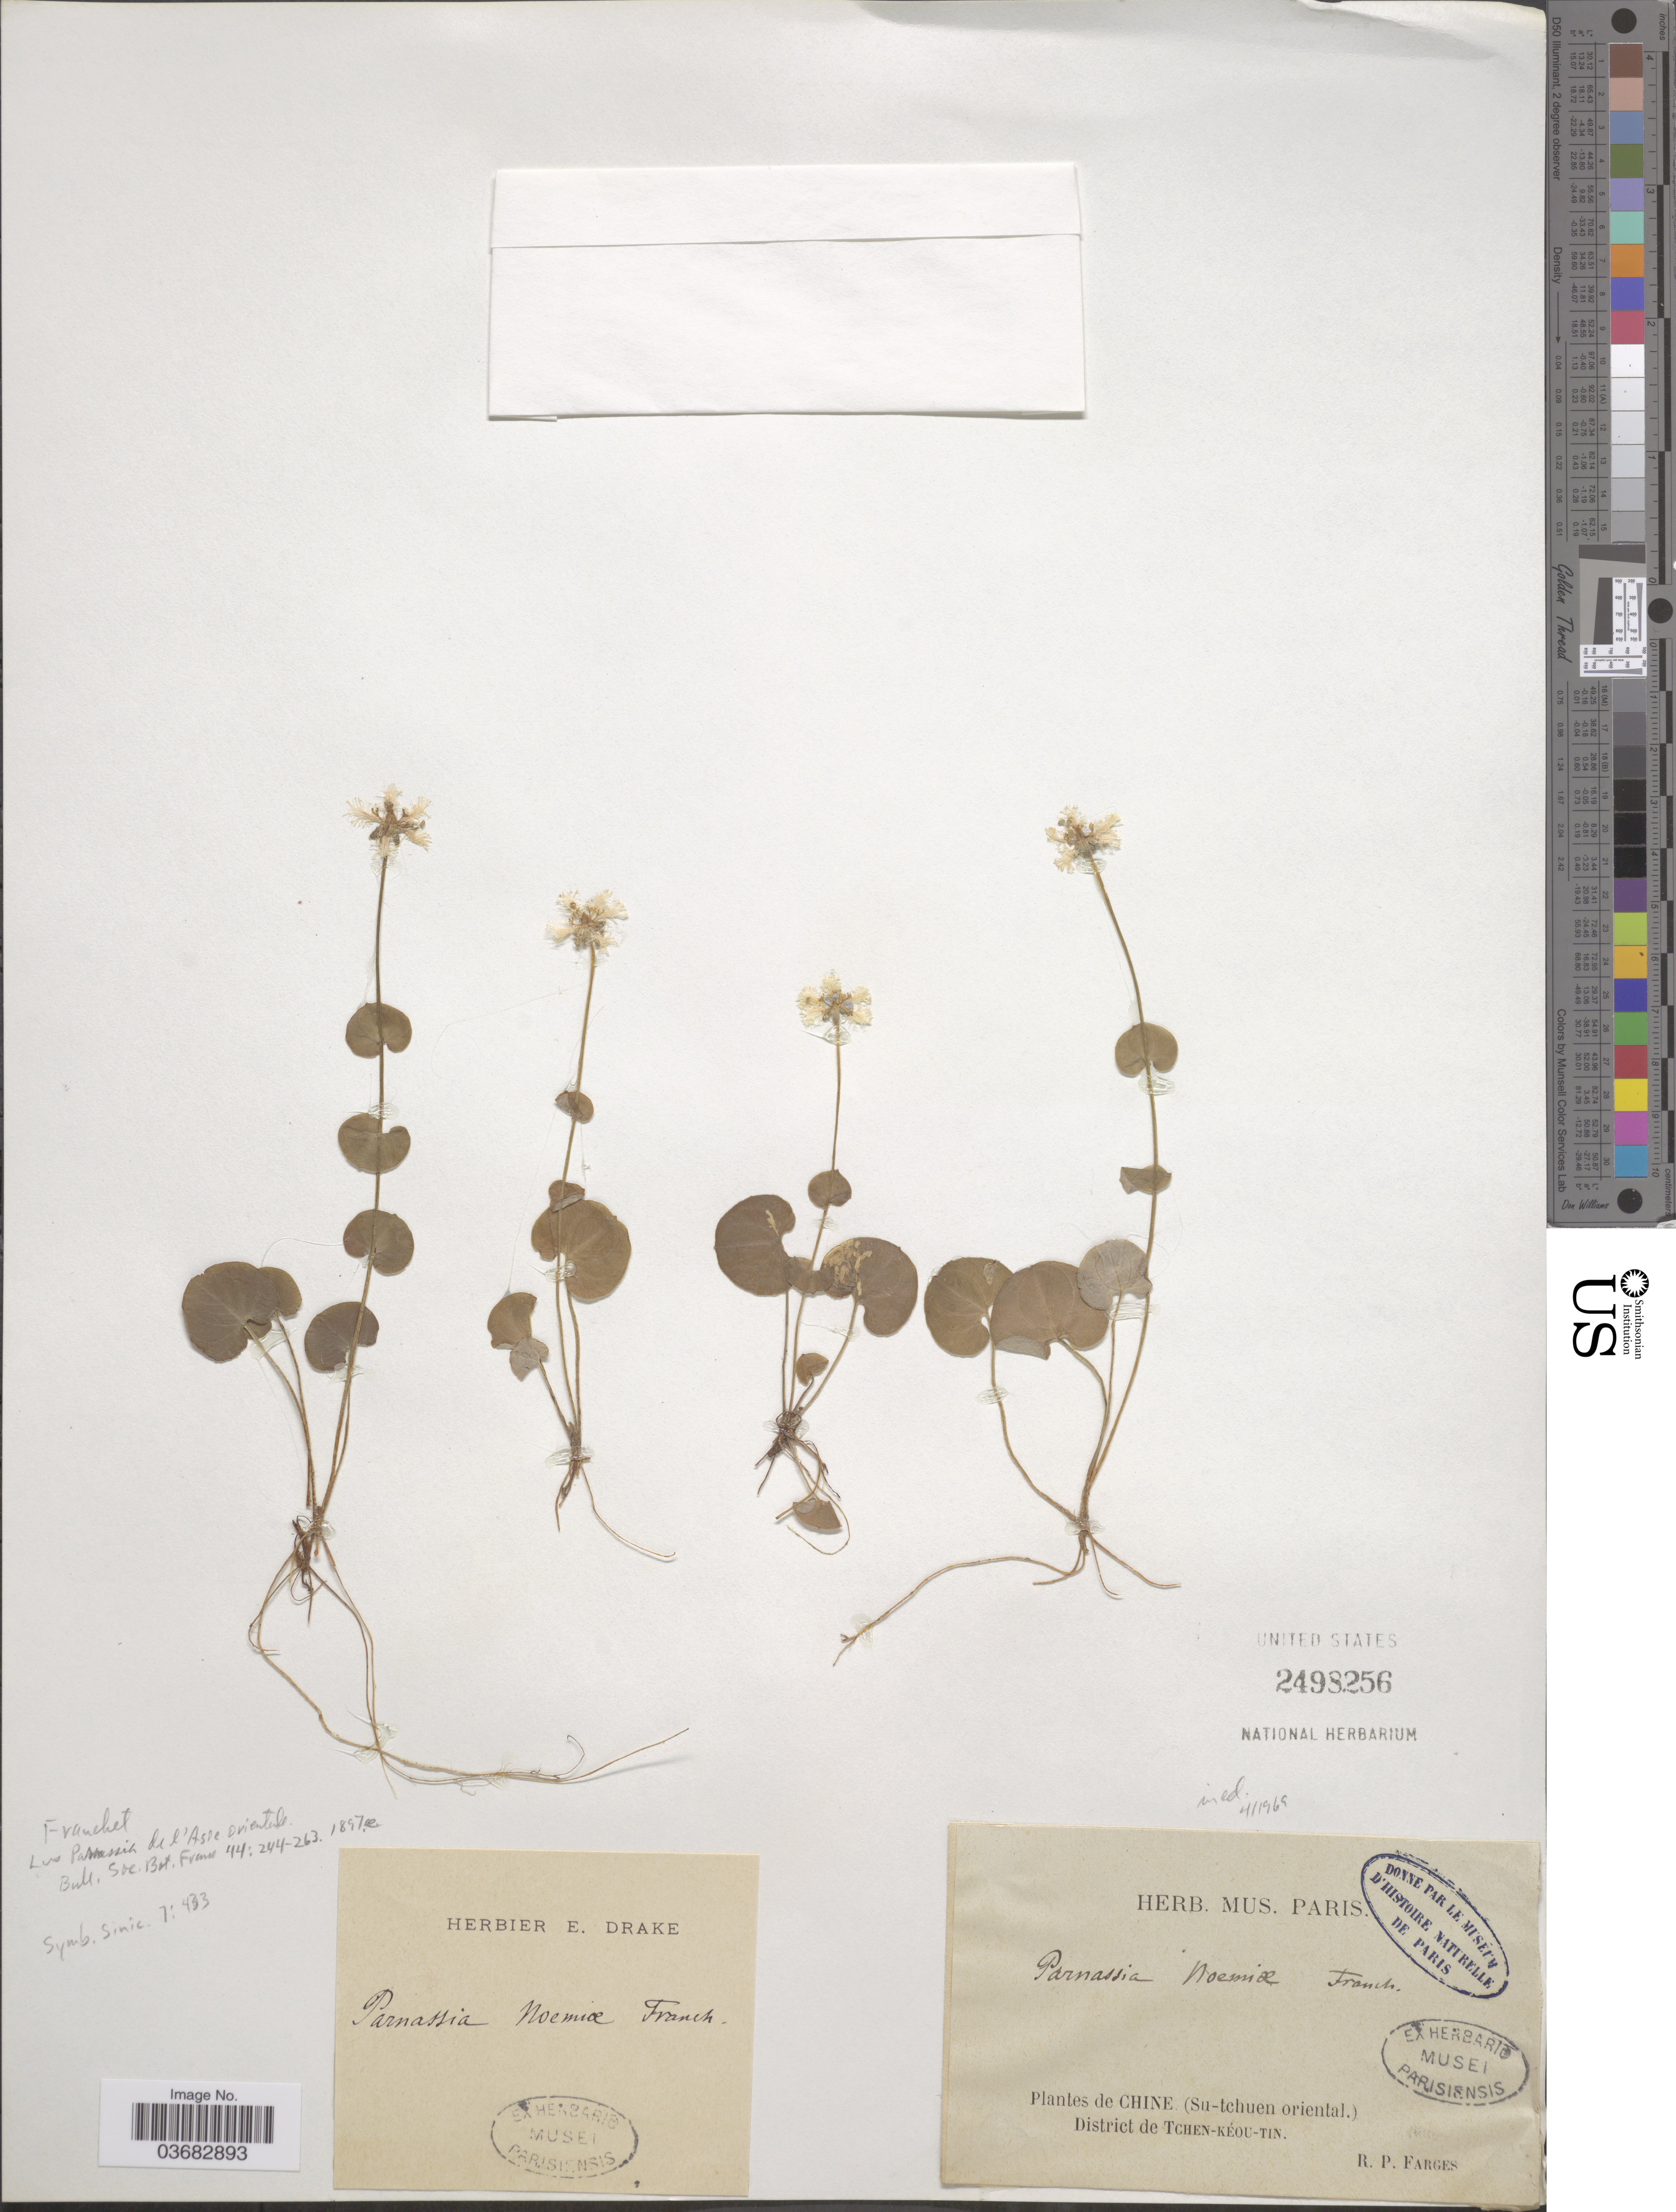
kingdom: Plantae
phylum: Tracheophyta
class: Magnoliopsida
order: Celastrales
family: Parnassiaceae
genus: Parnassia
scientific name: Parnassia sp.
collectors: R. Farges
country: China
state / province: Sichuan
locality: (Su-tchuen oriental.). District de Tchen-kéou-tin.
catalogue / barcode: US 2498256